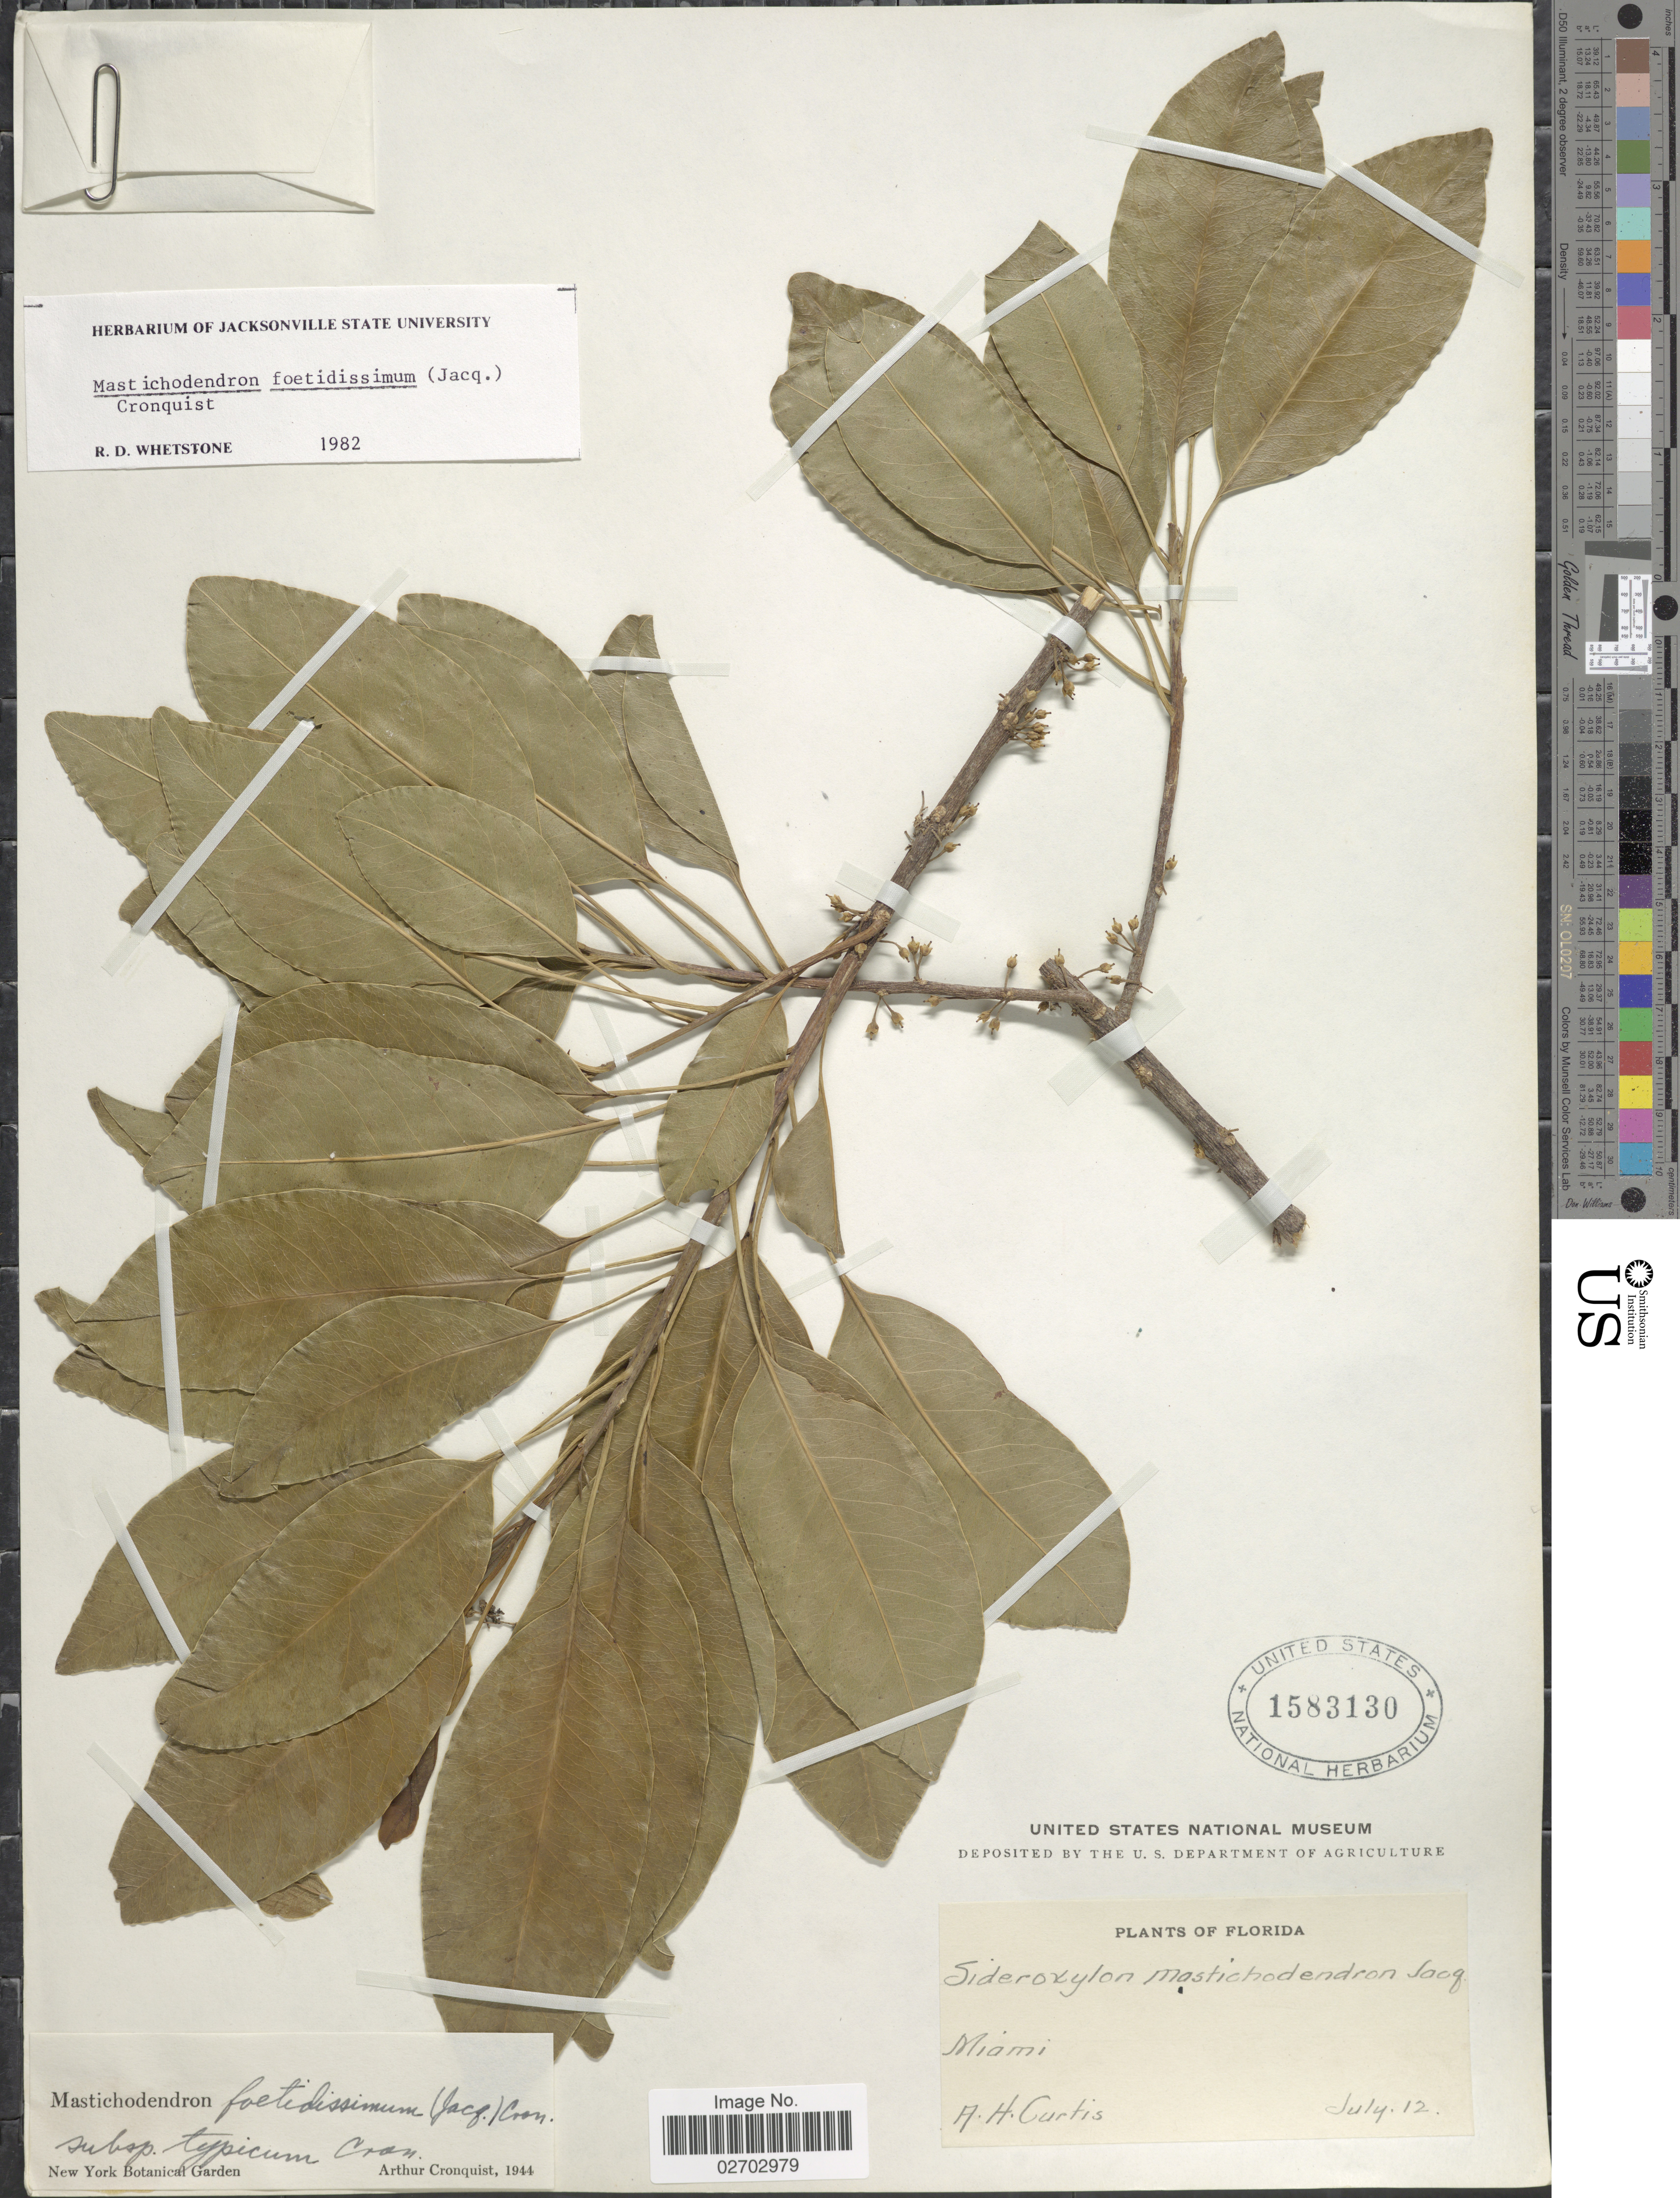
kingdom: Plantae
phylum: Tracheophyta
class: Magnoliopsida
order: Ericales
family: Sapotaceae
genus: Sideroxylon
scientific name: Sideroxylon foetidissimum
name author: Jacq.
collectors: A. Curtis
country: United States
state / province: Florida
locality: Miami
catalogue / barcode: US 1583130